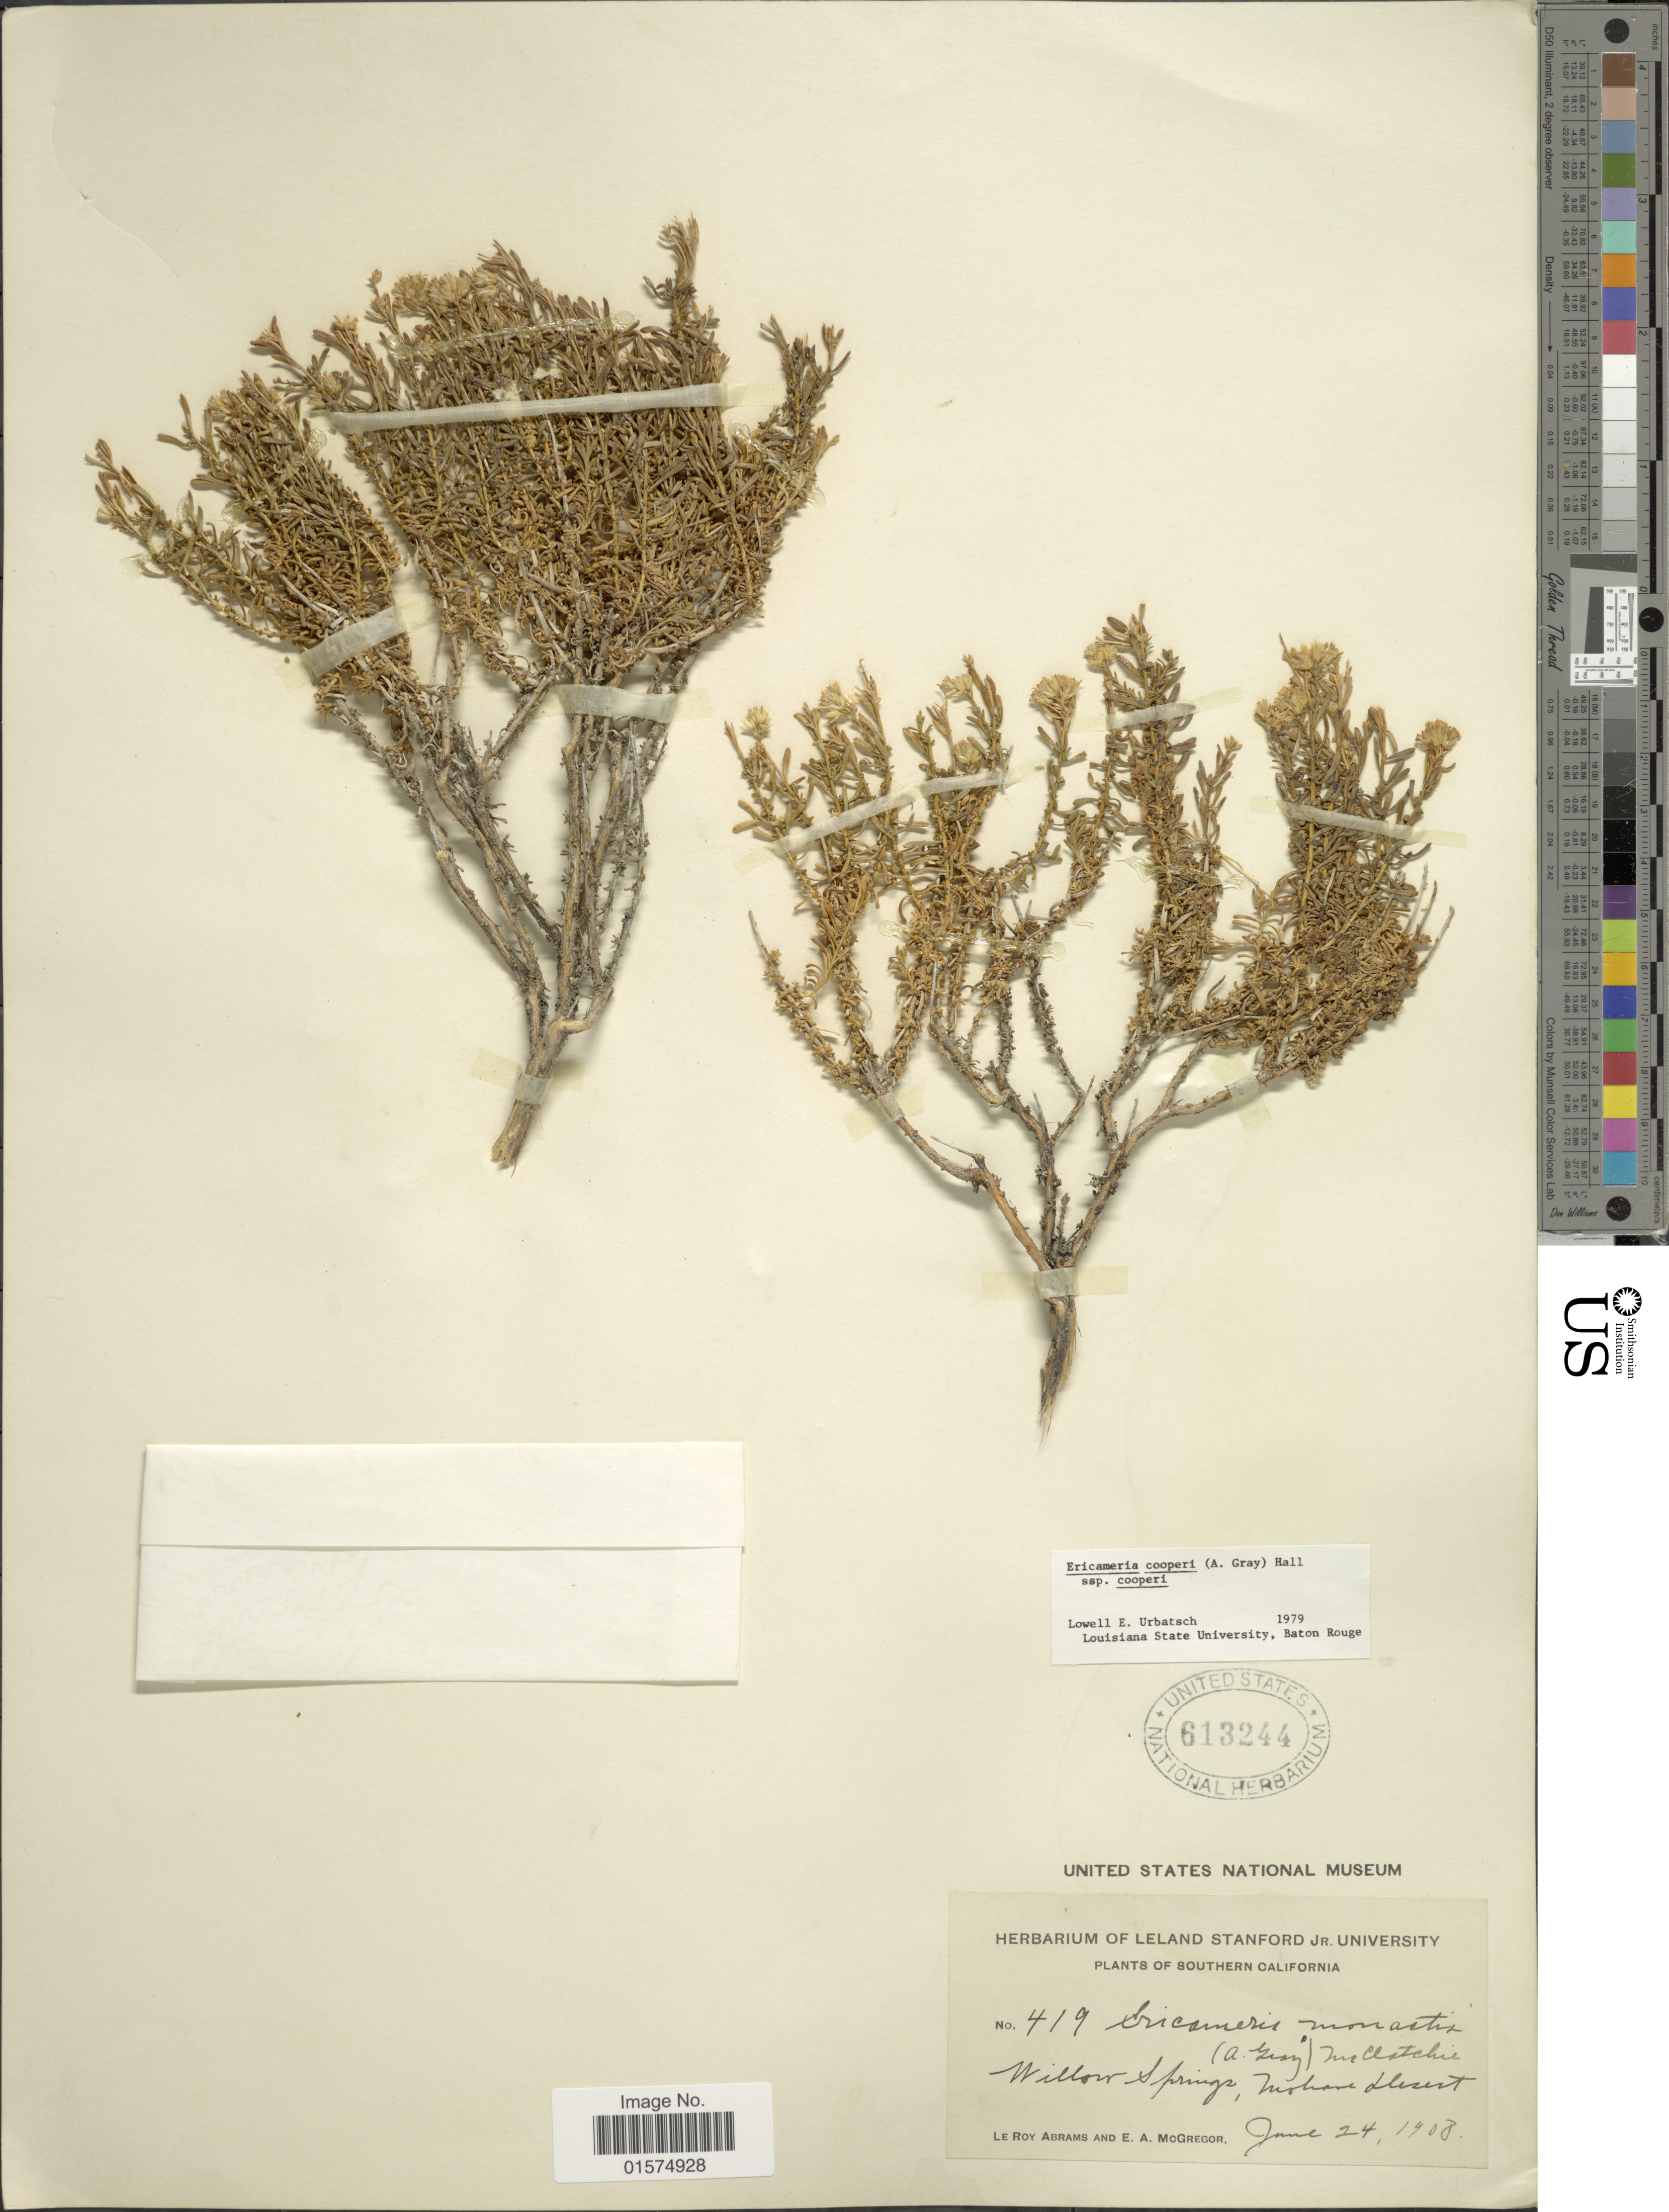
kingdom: Plantae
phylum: Tracheophyta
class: Magnoliopsida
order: Asterales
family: Asteraceae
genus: Ericameria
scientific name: Ericameria cooperi var. cooperi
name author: (A. Gray) Hall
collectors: L. Abrams & E. A. McGregor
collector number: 419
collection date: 1908-06-24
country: United States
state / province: California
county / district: Kern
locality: Southern California. Willow Springs, Mohave desert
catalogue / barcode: US 613244